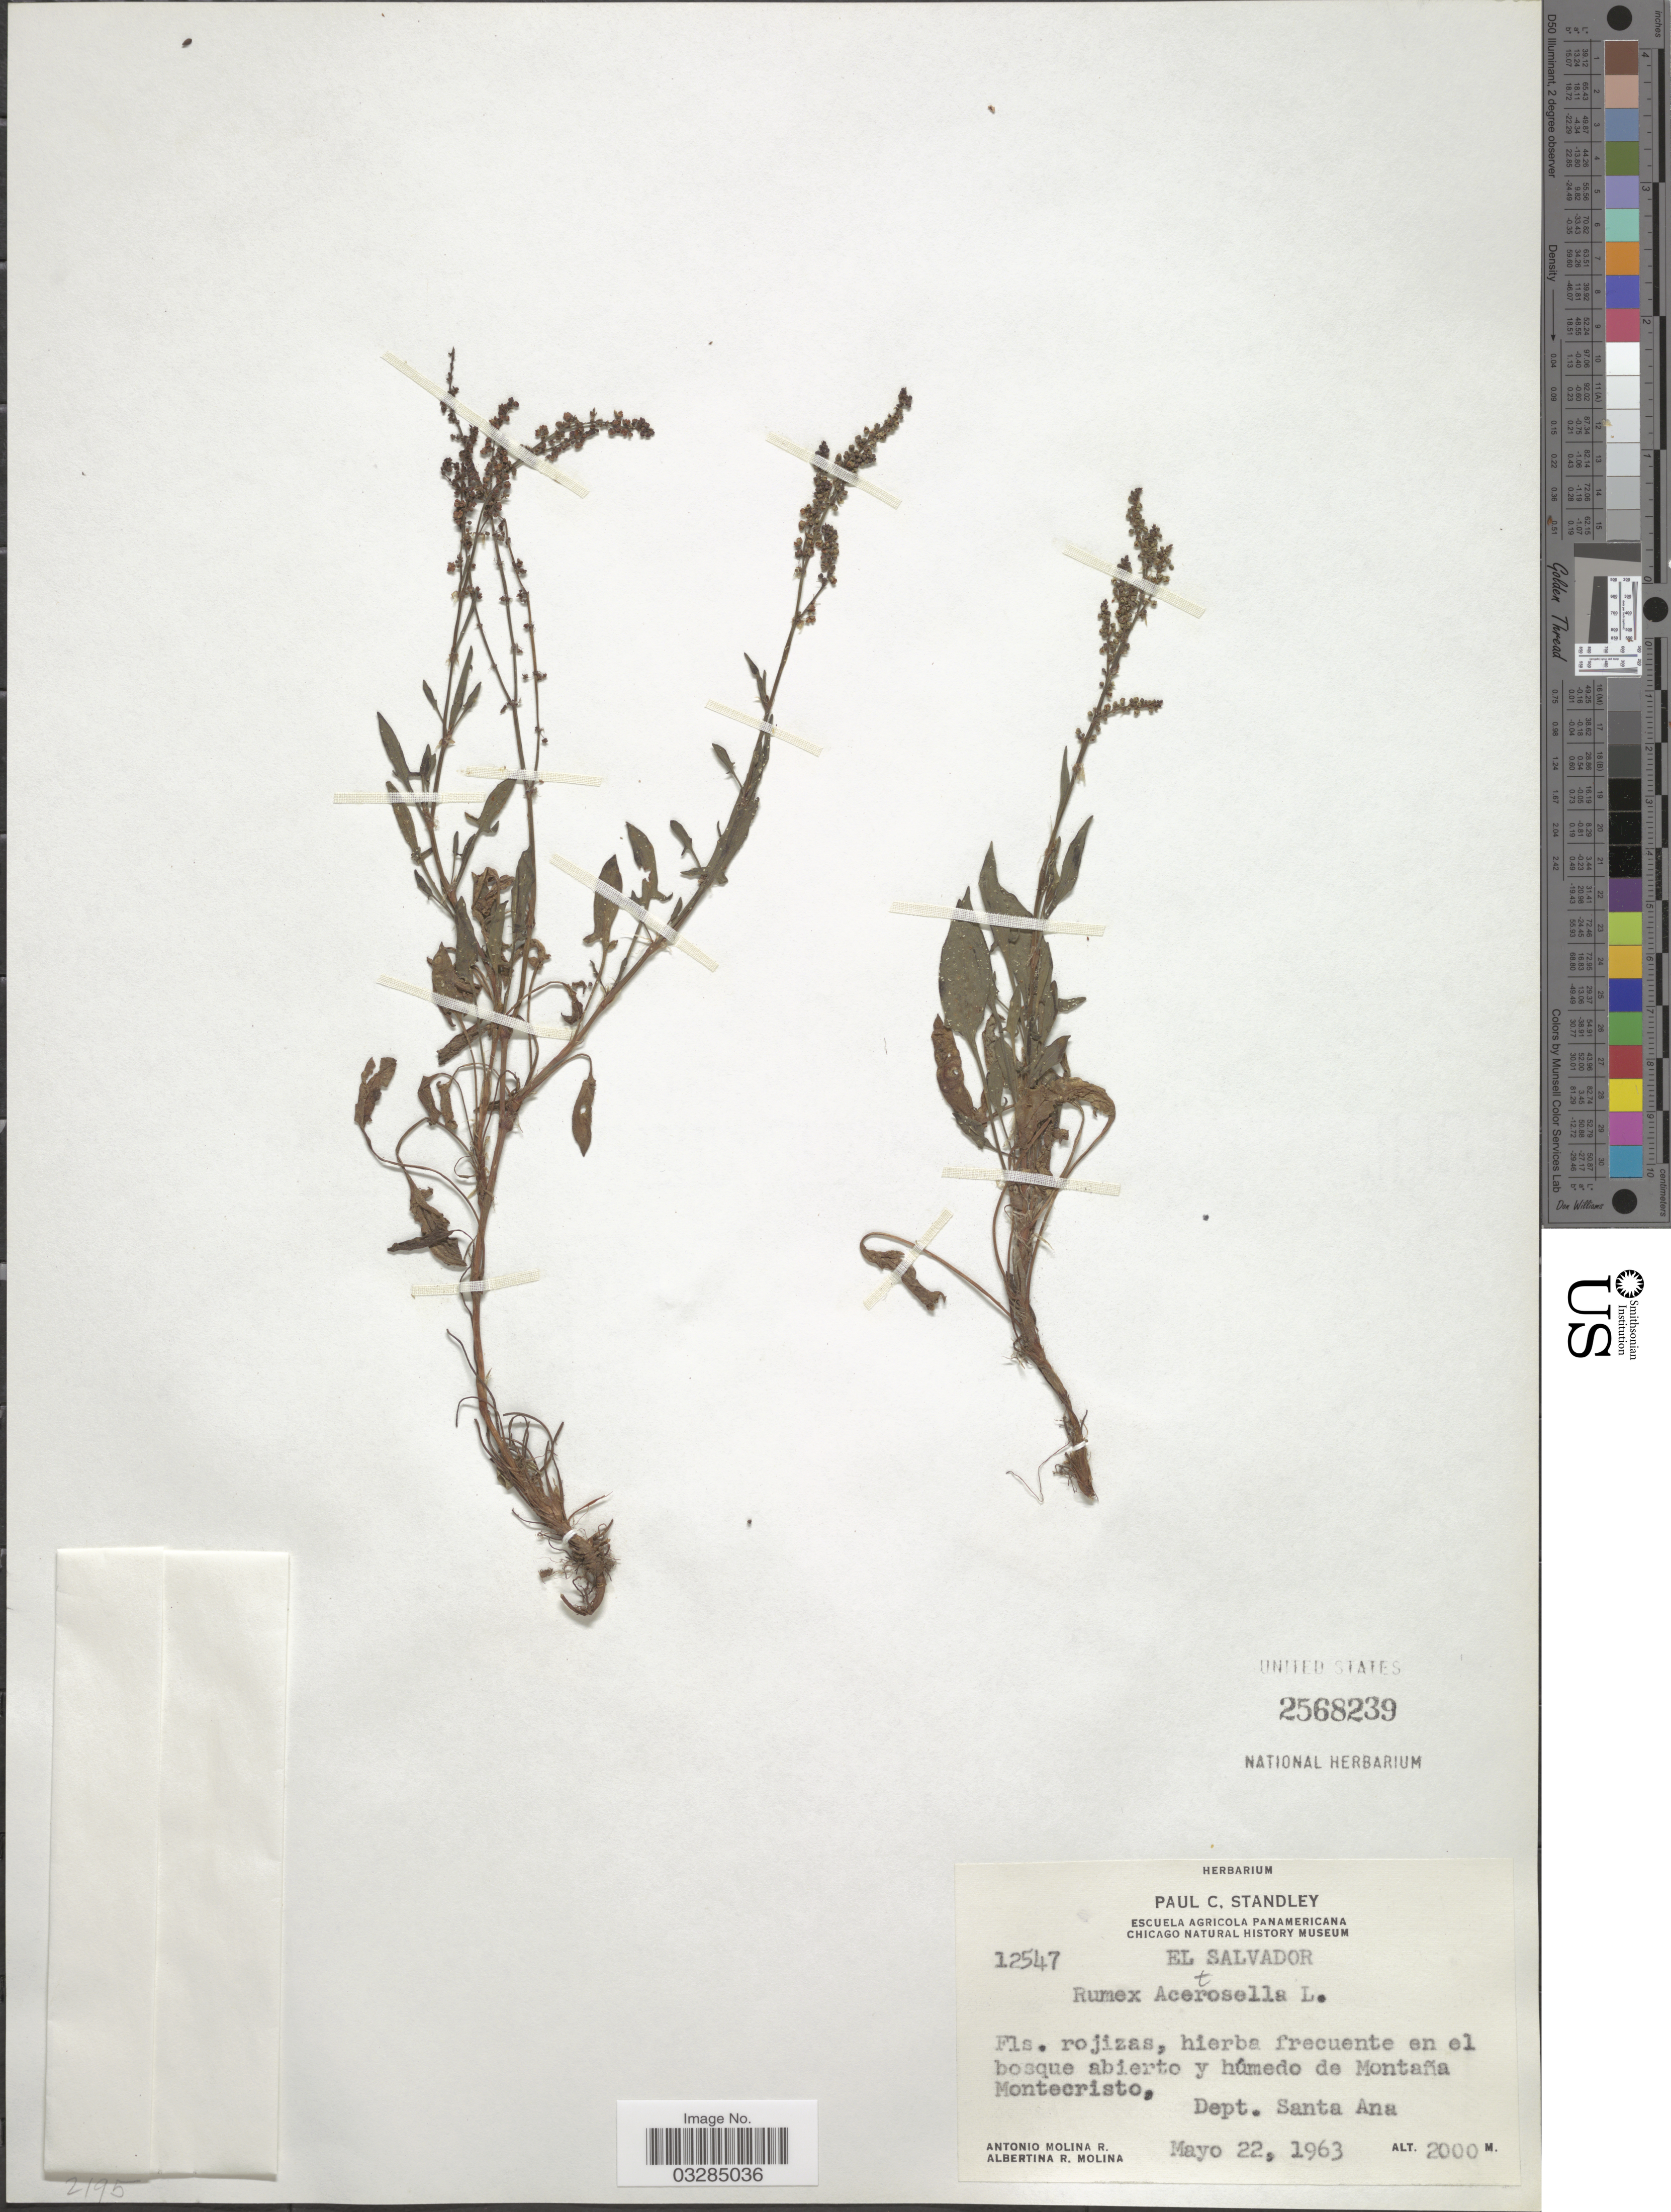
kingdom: Plantae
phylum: Tracheophyta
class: Magnoliopsida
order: Caryophyllales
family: Polygonaceae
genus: Rumex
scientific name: Rumex acetosella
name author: L.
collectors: A. Molina R. & A. R. Molina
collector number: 12547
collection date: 1963-05-22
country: El Salvador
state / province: Santa Ana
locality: Hierba frecuente en el bosque abierto y húmedo de Montaña Montecristo, Dept. Santa Ana.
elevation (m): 2000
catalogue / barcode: US 2568239